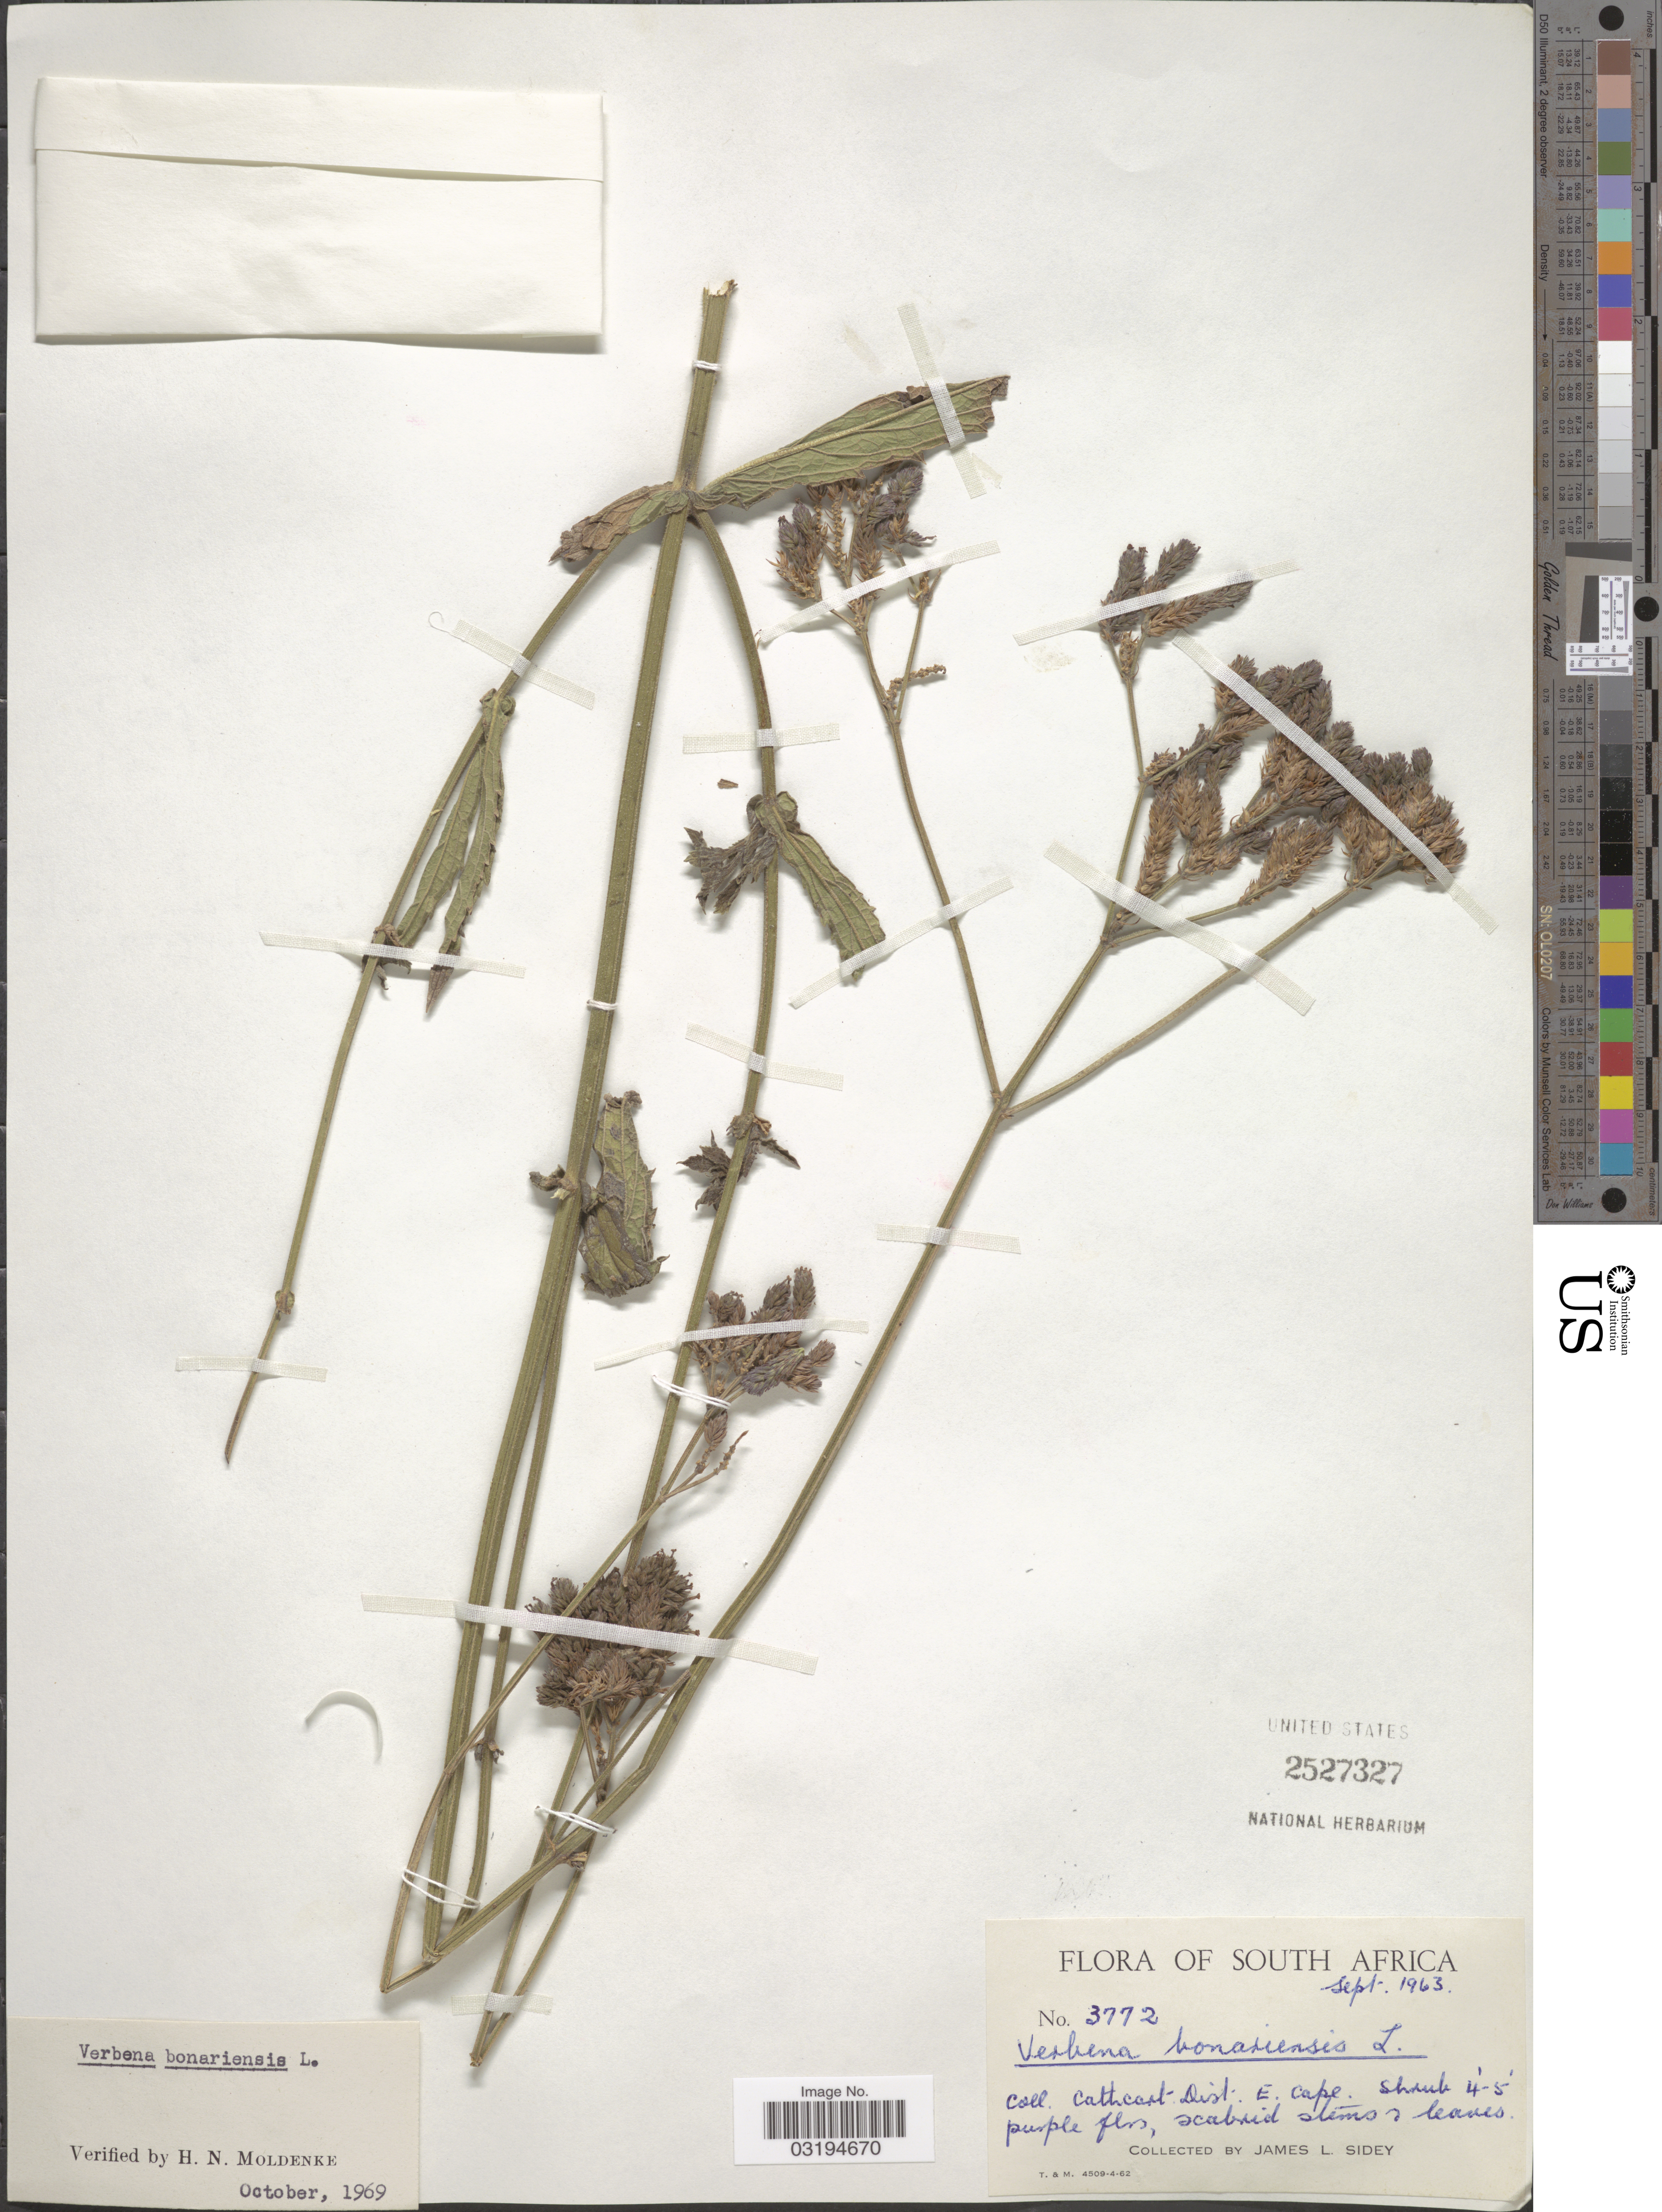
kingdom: Plantae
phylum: Tracheophyta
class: Magnoliopsida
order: Lamiales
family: Verbenaceae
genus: Verbena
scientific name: Verbena bonariensis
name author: L.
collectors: J. L. Sidey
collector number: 3772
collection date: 1963-09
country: South Africa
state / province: Eastern Cape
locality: Cathcart Dist.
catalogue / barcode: US 2527327